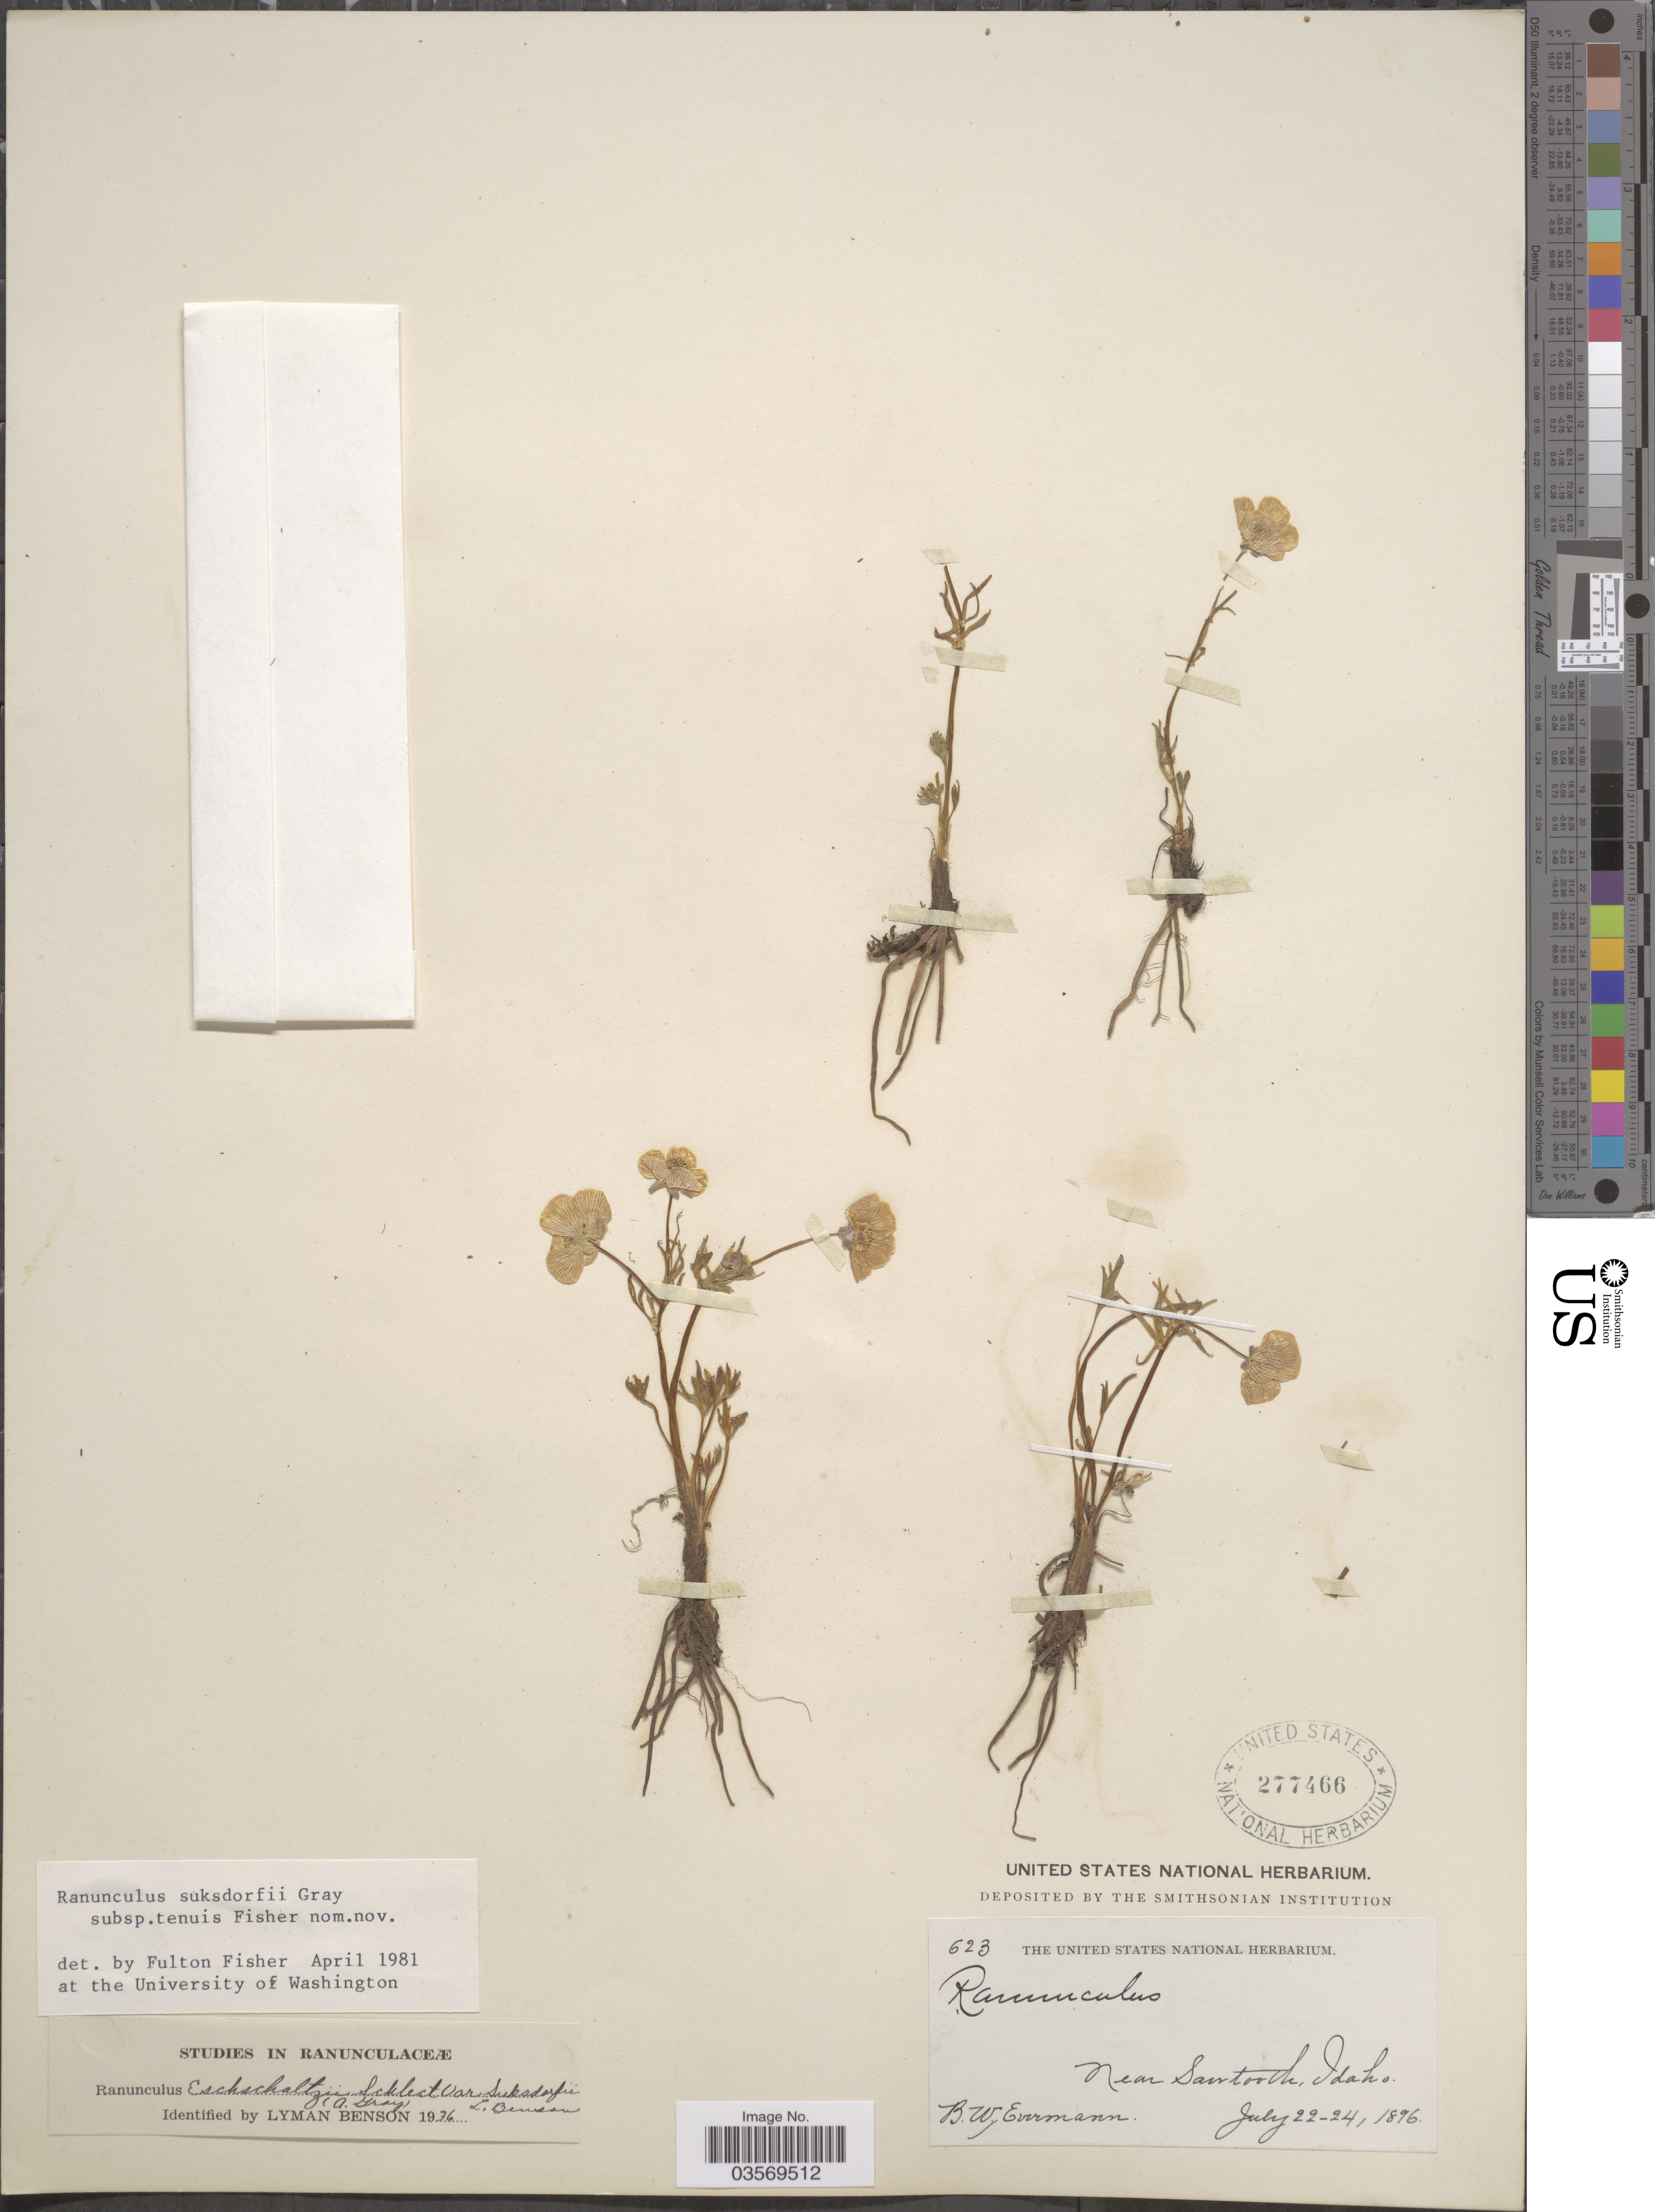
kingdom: Plantae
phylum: Tracheophyta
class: Magnoliopsida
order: Ranunculales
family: Ranunculaceae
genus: Ranunculus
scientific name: Ranunculus suksdorfii subsp. tenuis F.J.F. Fisher, nom. nov. ined.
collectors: B. W. Evermann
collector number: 623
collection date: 1896-07-22/1896-07-24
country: United States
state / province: Idaho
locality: Near Sawtooth.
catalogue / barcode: US 277466